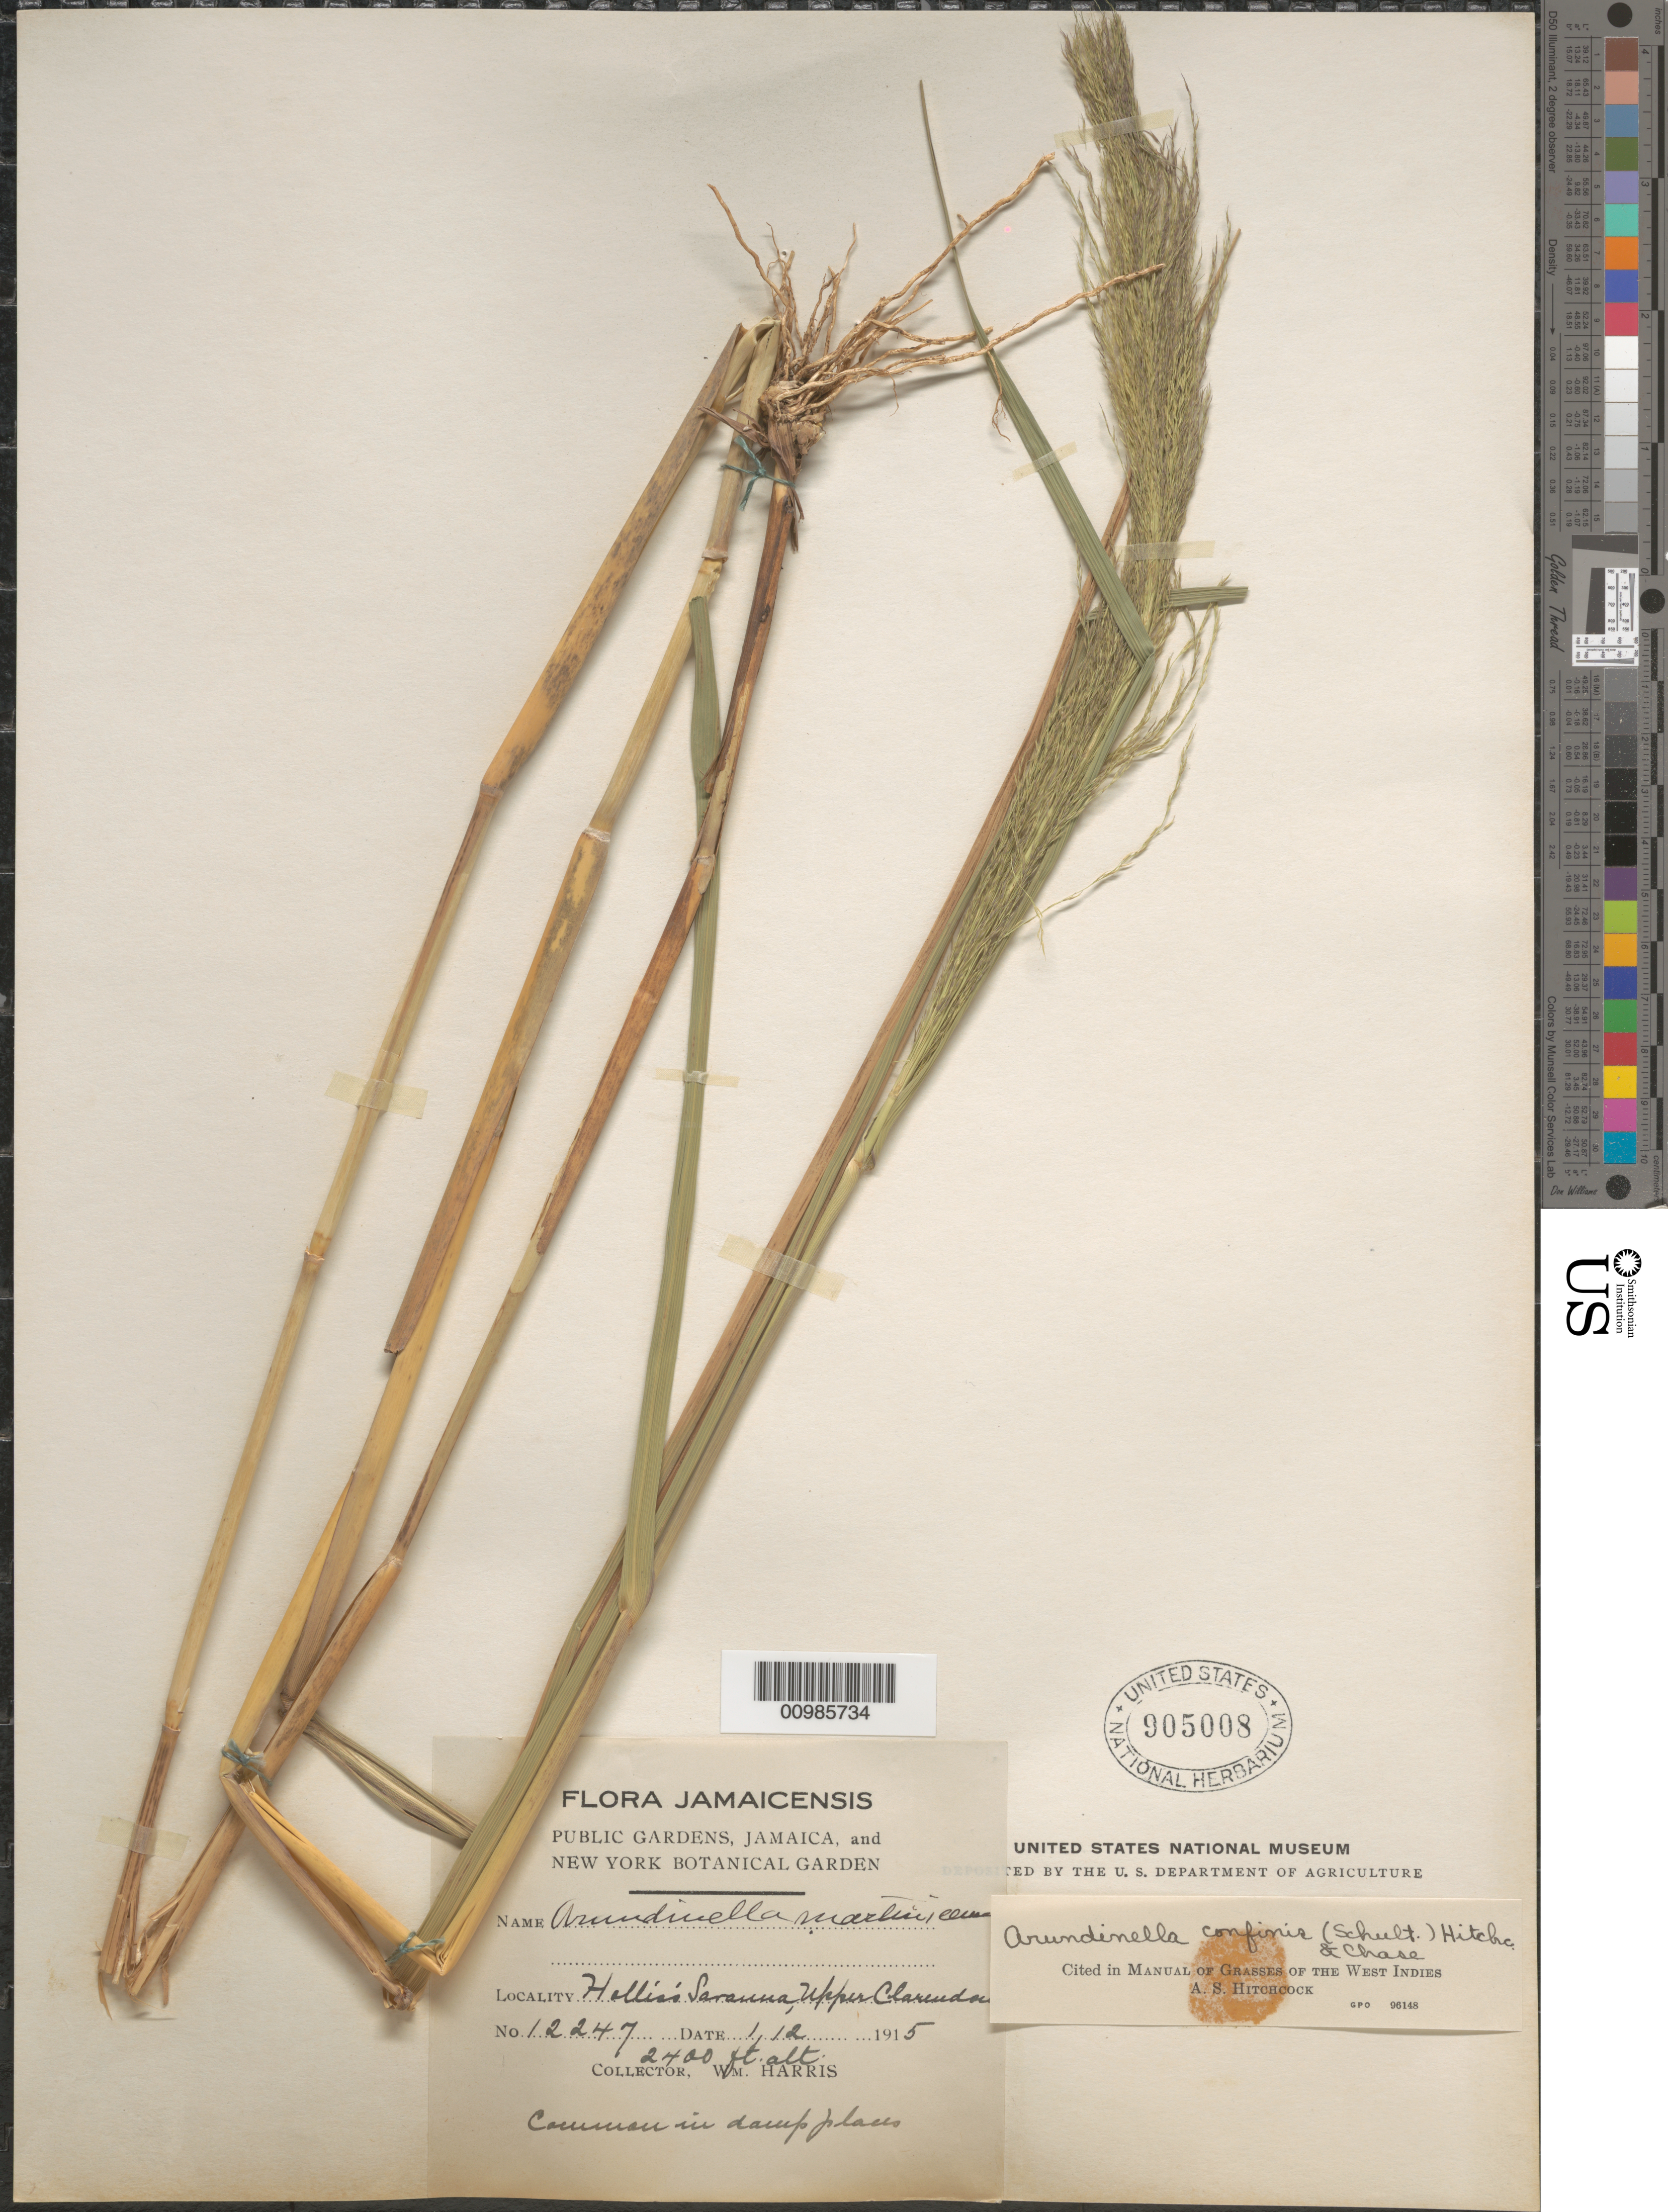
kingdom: Plantae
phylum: Tracheophyta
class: Liliopsida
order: Poales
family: Poaceae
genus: Arundinella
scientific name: Arundinella confinis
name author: (Schult.) Hitchc. & Chase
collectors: A. S. Hitchcock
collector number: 9326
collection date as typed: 30 Sep 1912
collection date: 1912-09-30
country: Jamaica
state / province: Saint Andrew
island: Jamaica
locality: Gordon Town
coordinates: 0 N, 0 E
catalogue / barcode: US 926962